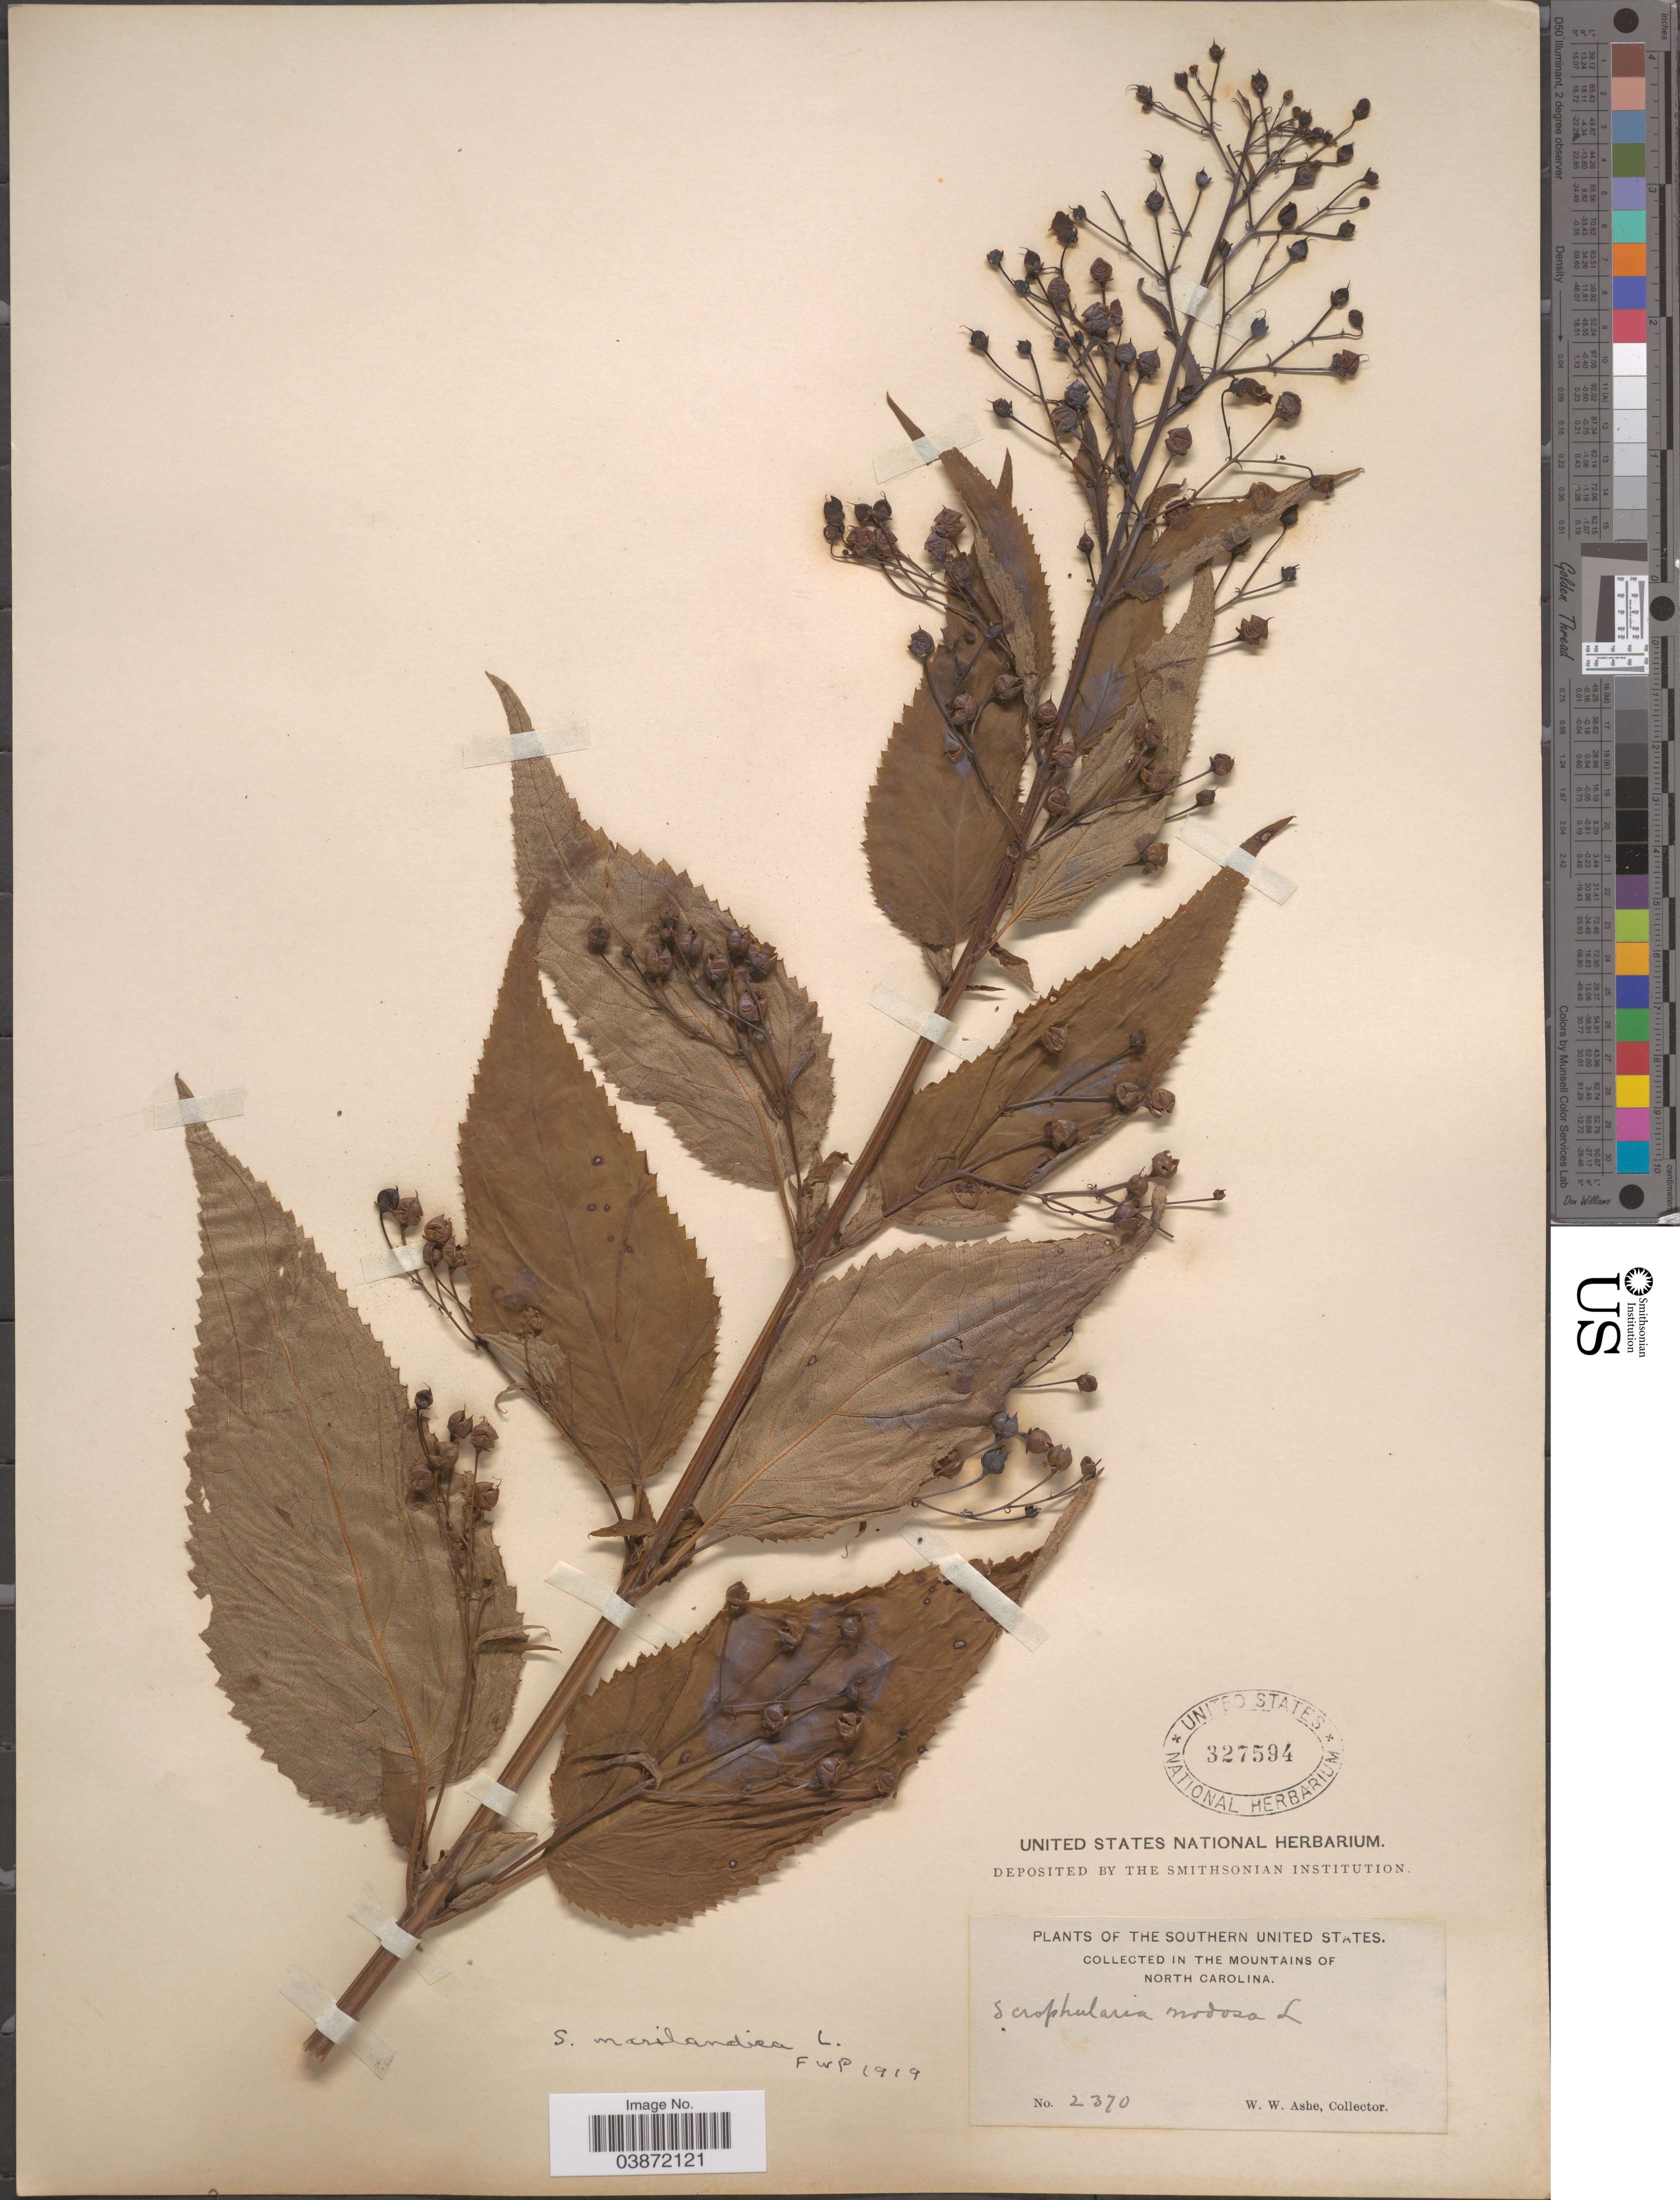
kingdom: Plantae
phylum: Tracheophyta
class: Magnoliopsida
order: Lamiales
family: Scrophulariaceae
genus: Scrophularia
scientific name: Scrophularia marilandica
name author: L.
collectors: W. W. Ashe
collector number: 2370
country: United States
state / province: North Carolina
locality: Southern United States. In the Mountains of North Carolina.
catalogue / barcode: US 327594